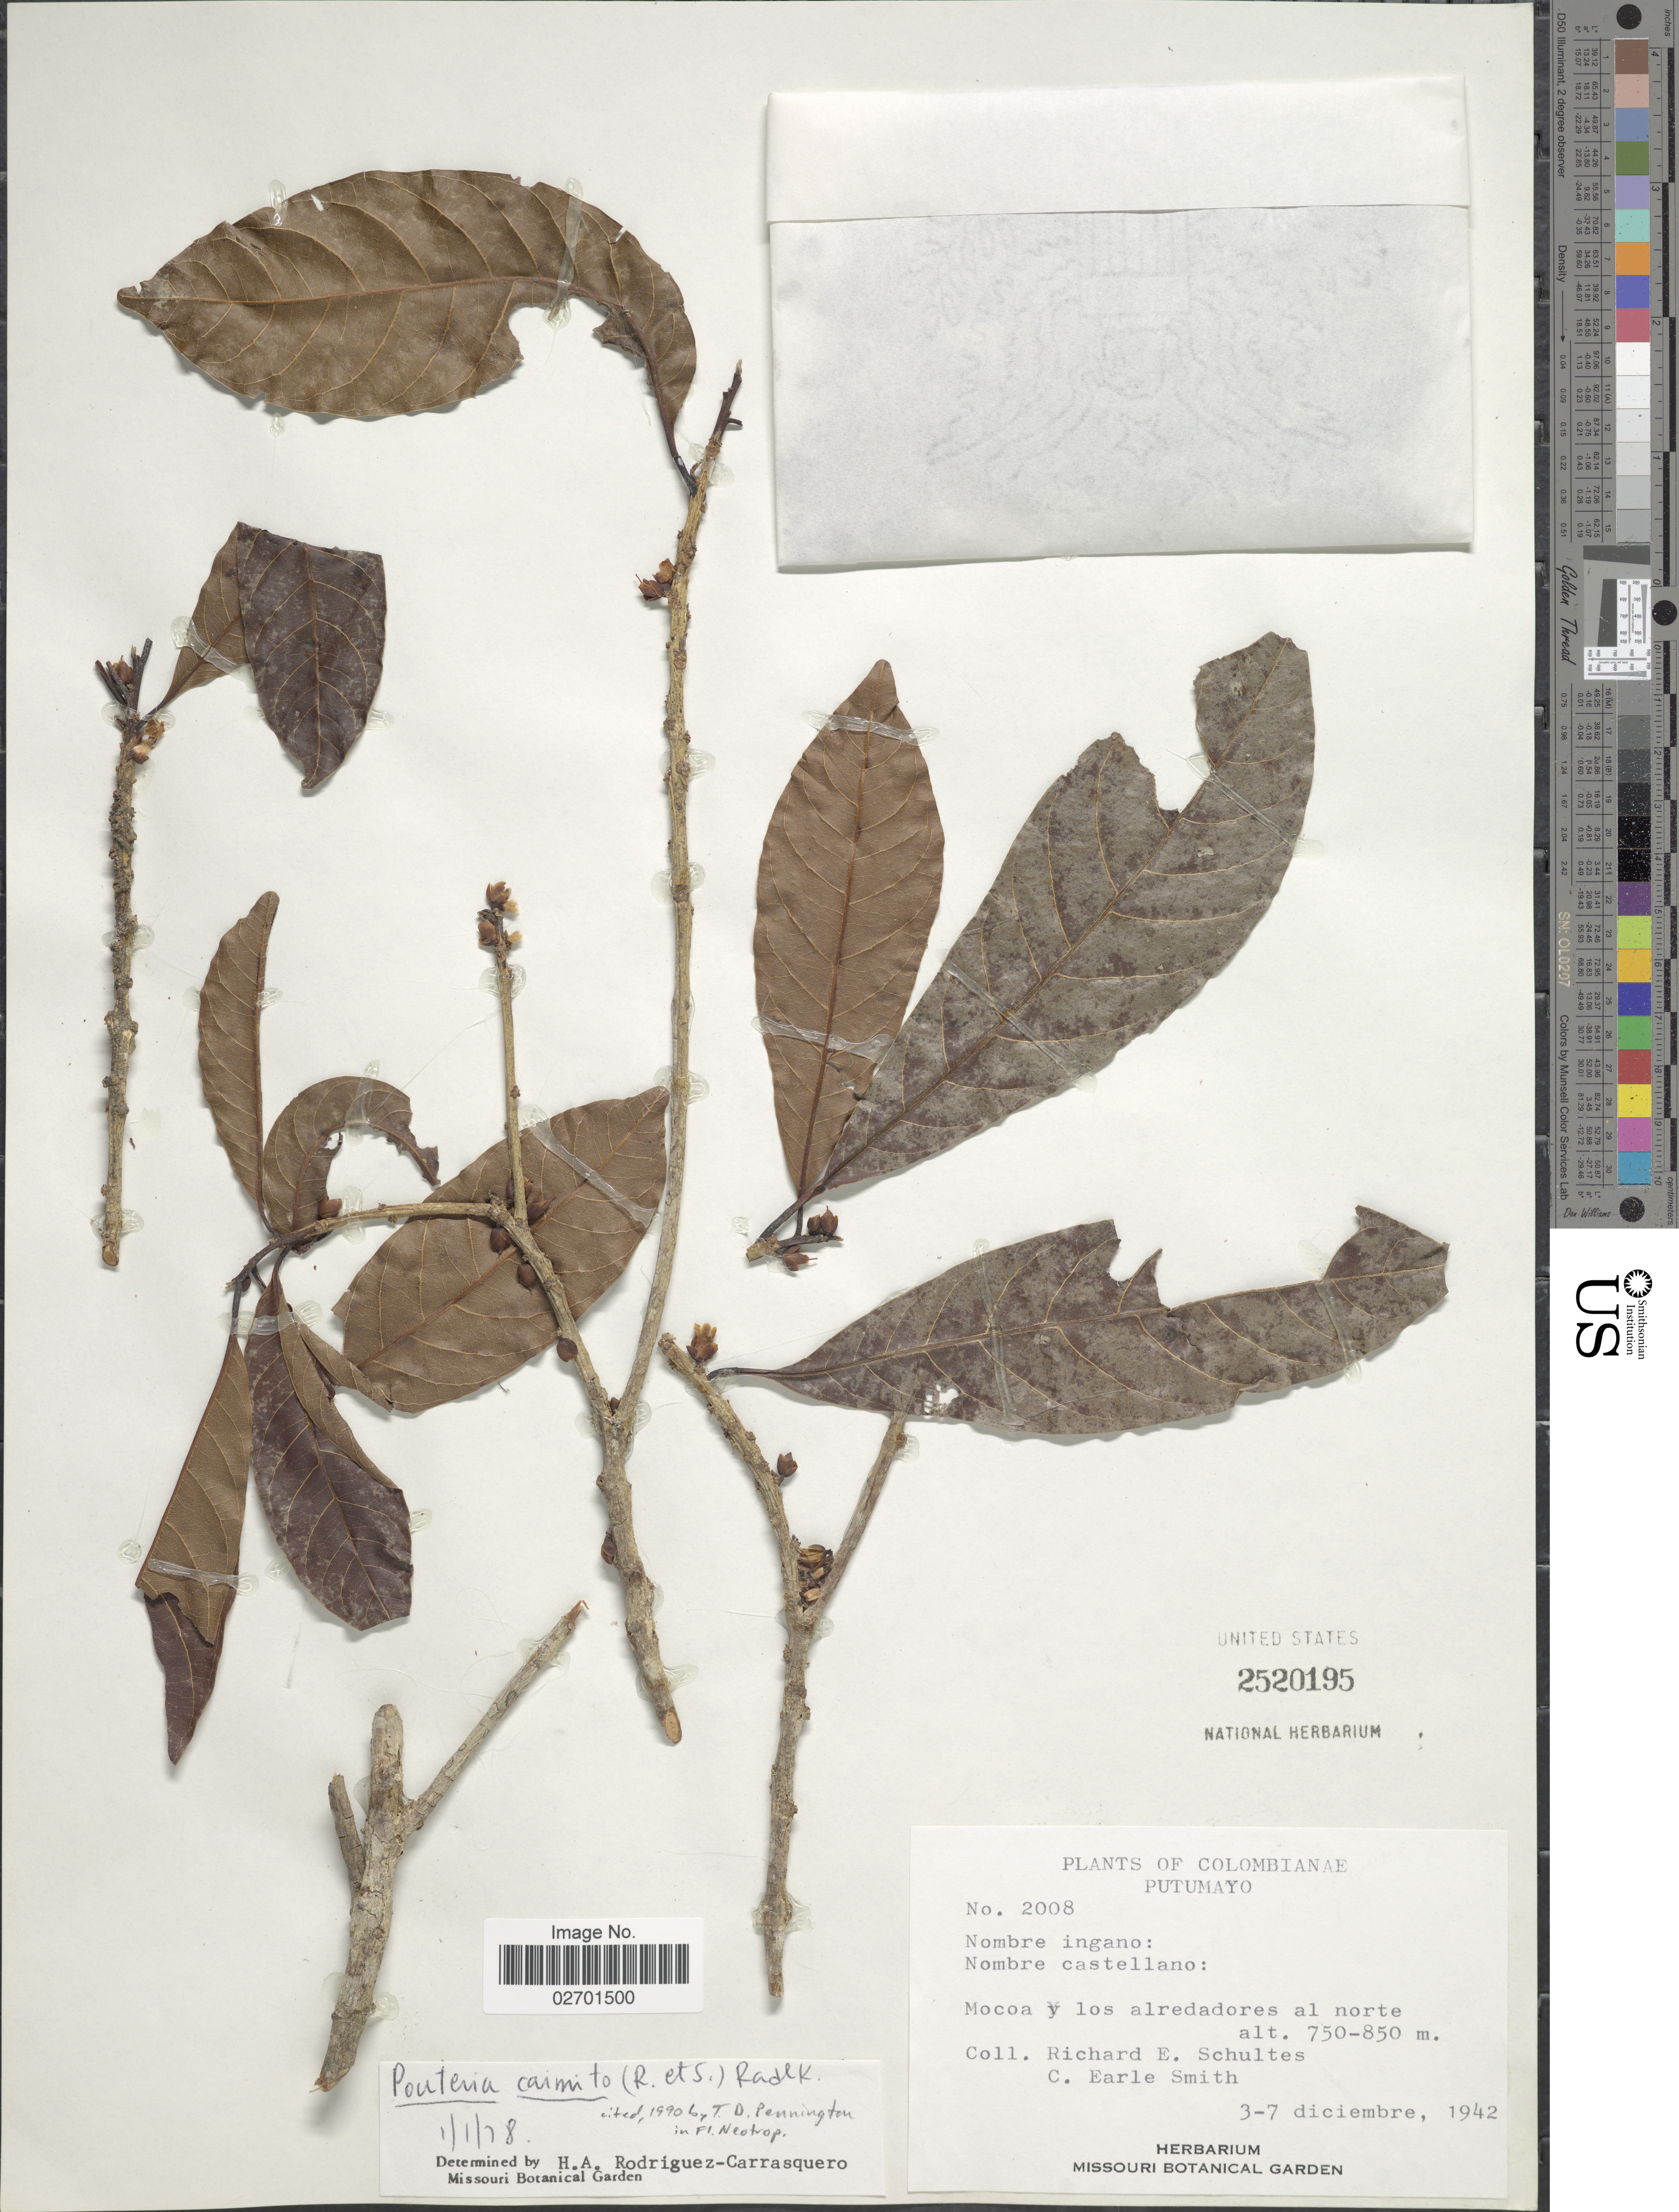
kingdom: Plantae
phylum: Tracheophyta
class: Magnoliopsida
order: Ericales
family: Sapotaceae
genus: Pouteria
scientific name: Pouteria caimito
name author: (Ruiz & Pav.) Radlk.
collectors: R. E. Schultes & C. E. Smith Jr.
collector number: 2008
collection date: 1942-12-03/1942-12-07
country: Colombia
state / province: Putumayo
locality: Mocoa y los alrededores al norte.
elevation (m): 750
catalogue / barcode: US 2520195